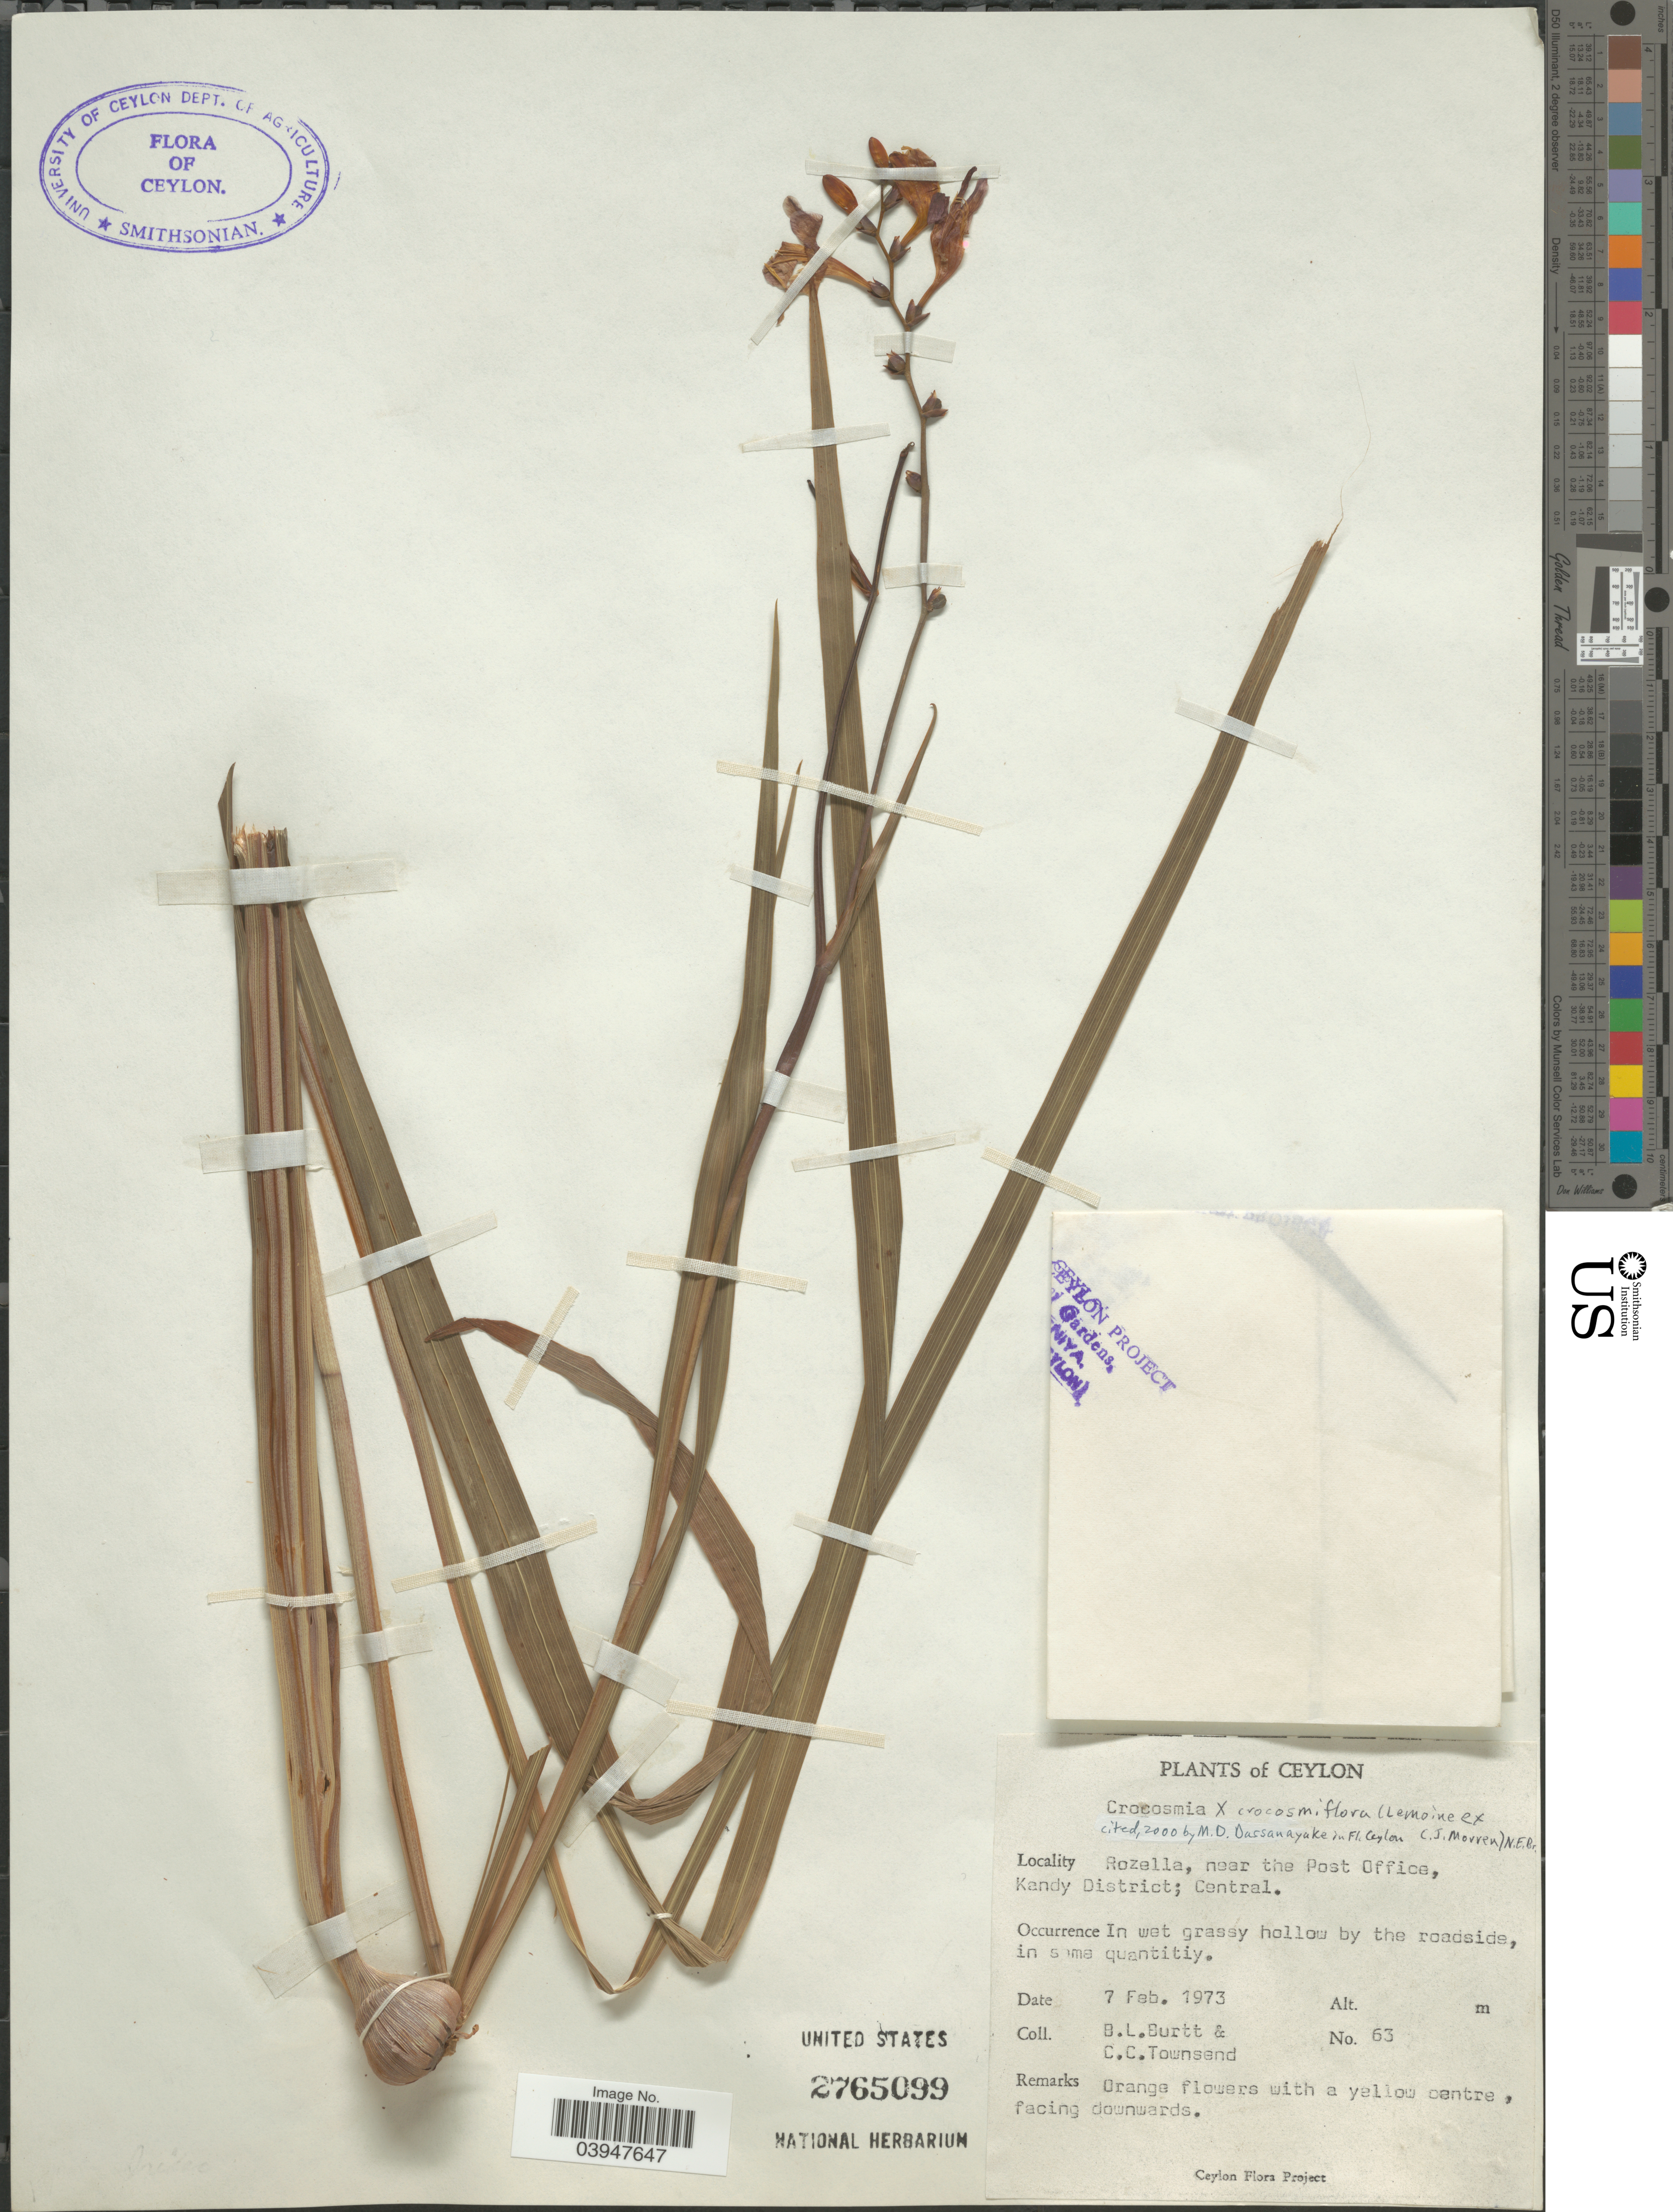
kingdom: Plantae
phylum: Tracheophyta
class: Liliopsida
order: Asparagales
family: Iridaceae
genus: Crocosmia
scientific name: Crocosmia x crocosmiiflora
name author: (Lemoine) N.E. Br.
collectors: B. L. Burtt & C. C. Townsend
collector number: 63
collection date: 1973-02-07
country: Sri Lanka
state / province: Central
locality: Ceylon. Rozella, near the Post Office, Kandy District.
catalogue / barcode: US 2765099